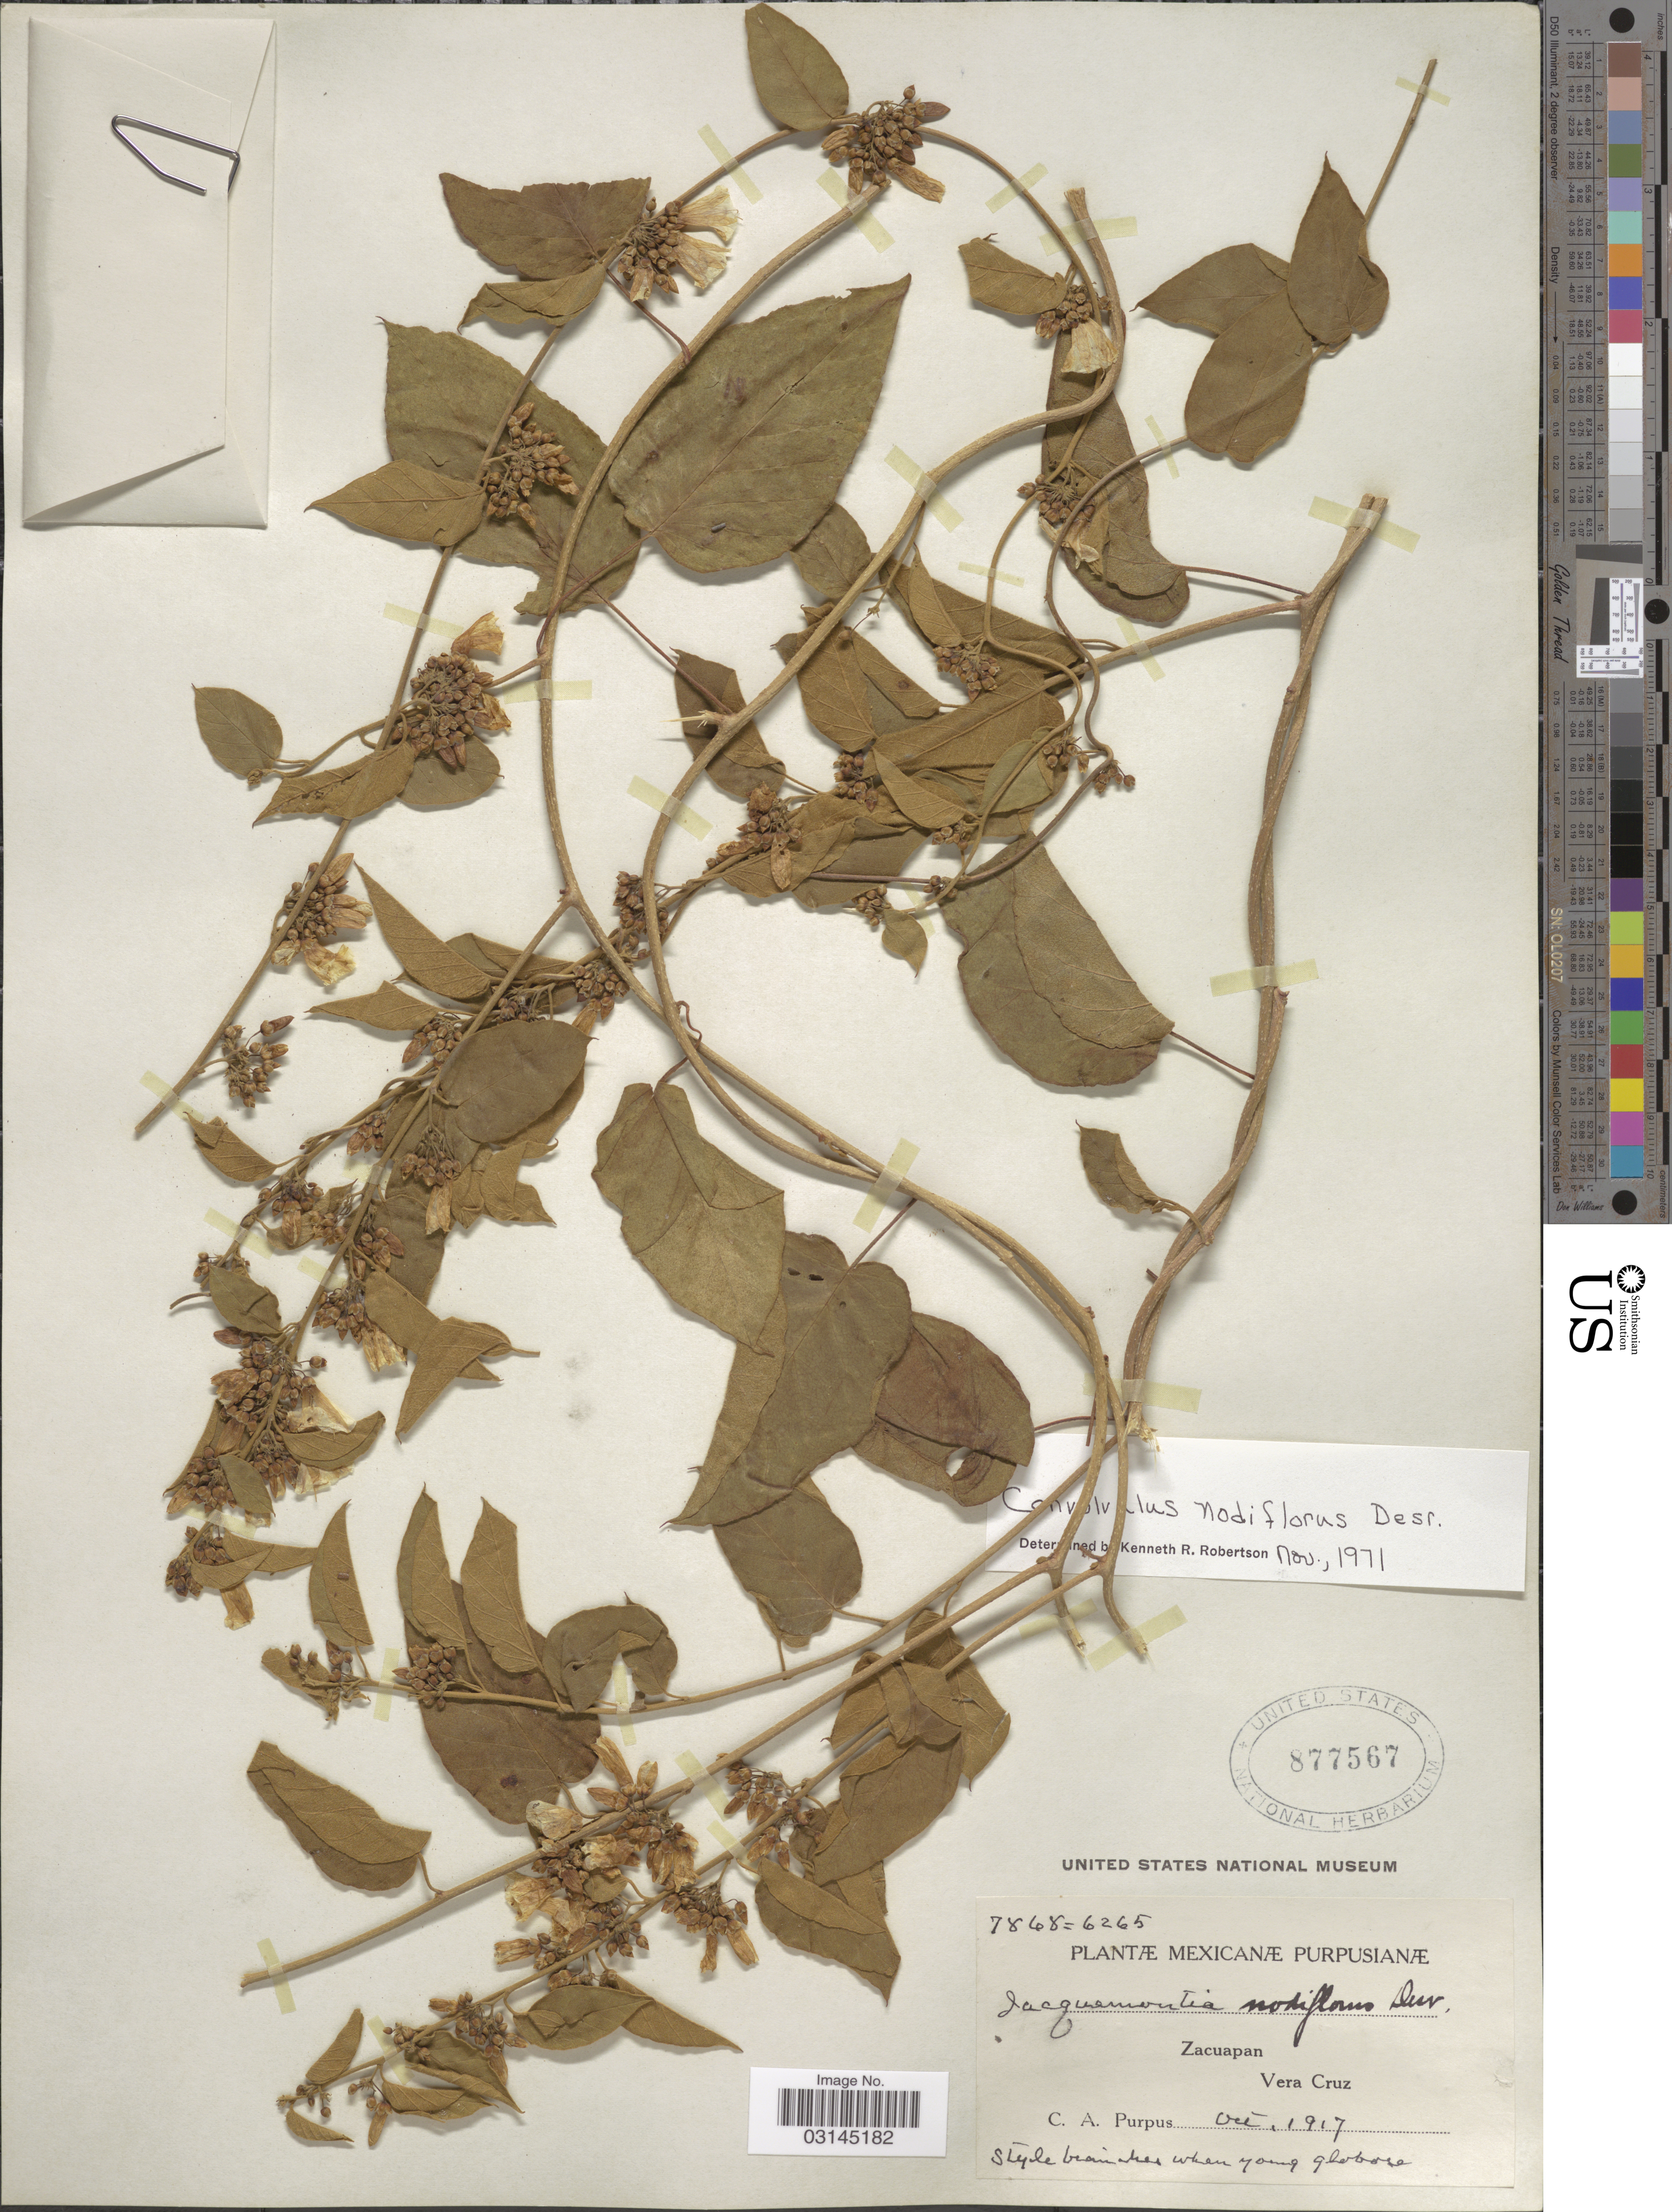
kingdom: Plantae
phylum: Tracheophyta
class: Magnoliopsida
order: Solanales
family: Convolvulaceae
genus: Convolvulus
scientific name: Convolvulus nodiflorus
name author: Desr.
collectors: C. A. Purpus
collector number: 7868/6265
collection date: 1917-10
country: Mexico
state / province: Veracruz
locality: Zacuapan, Vera Cruz.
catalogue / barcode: US 877567